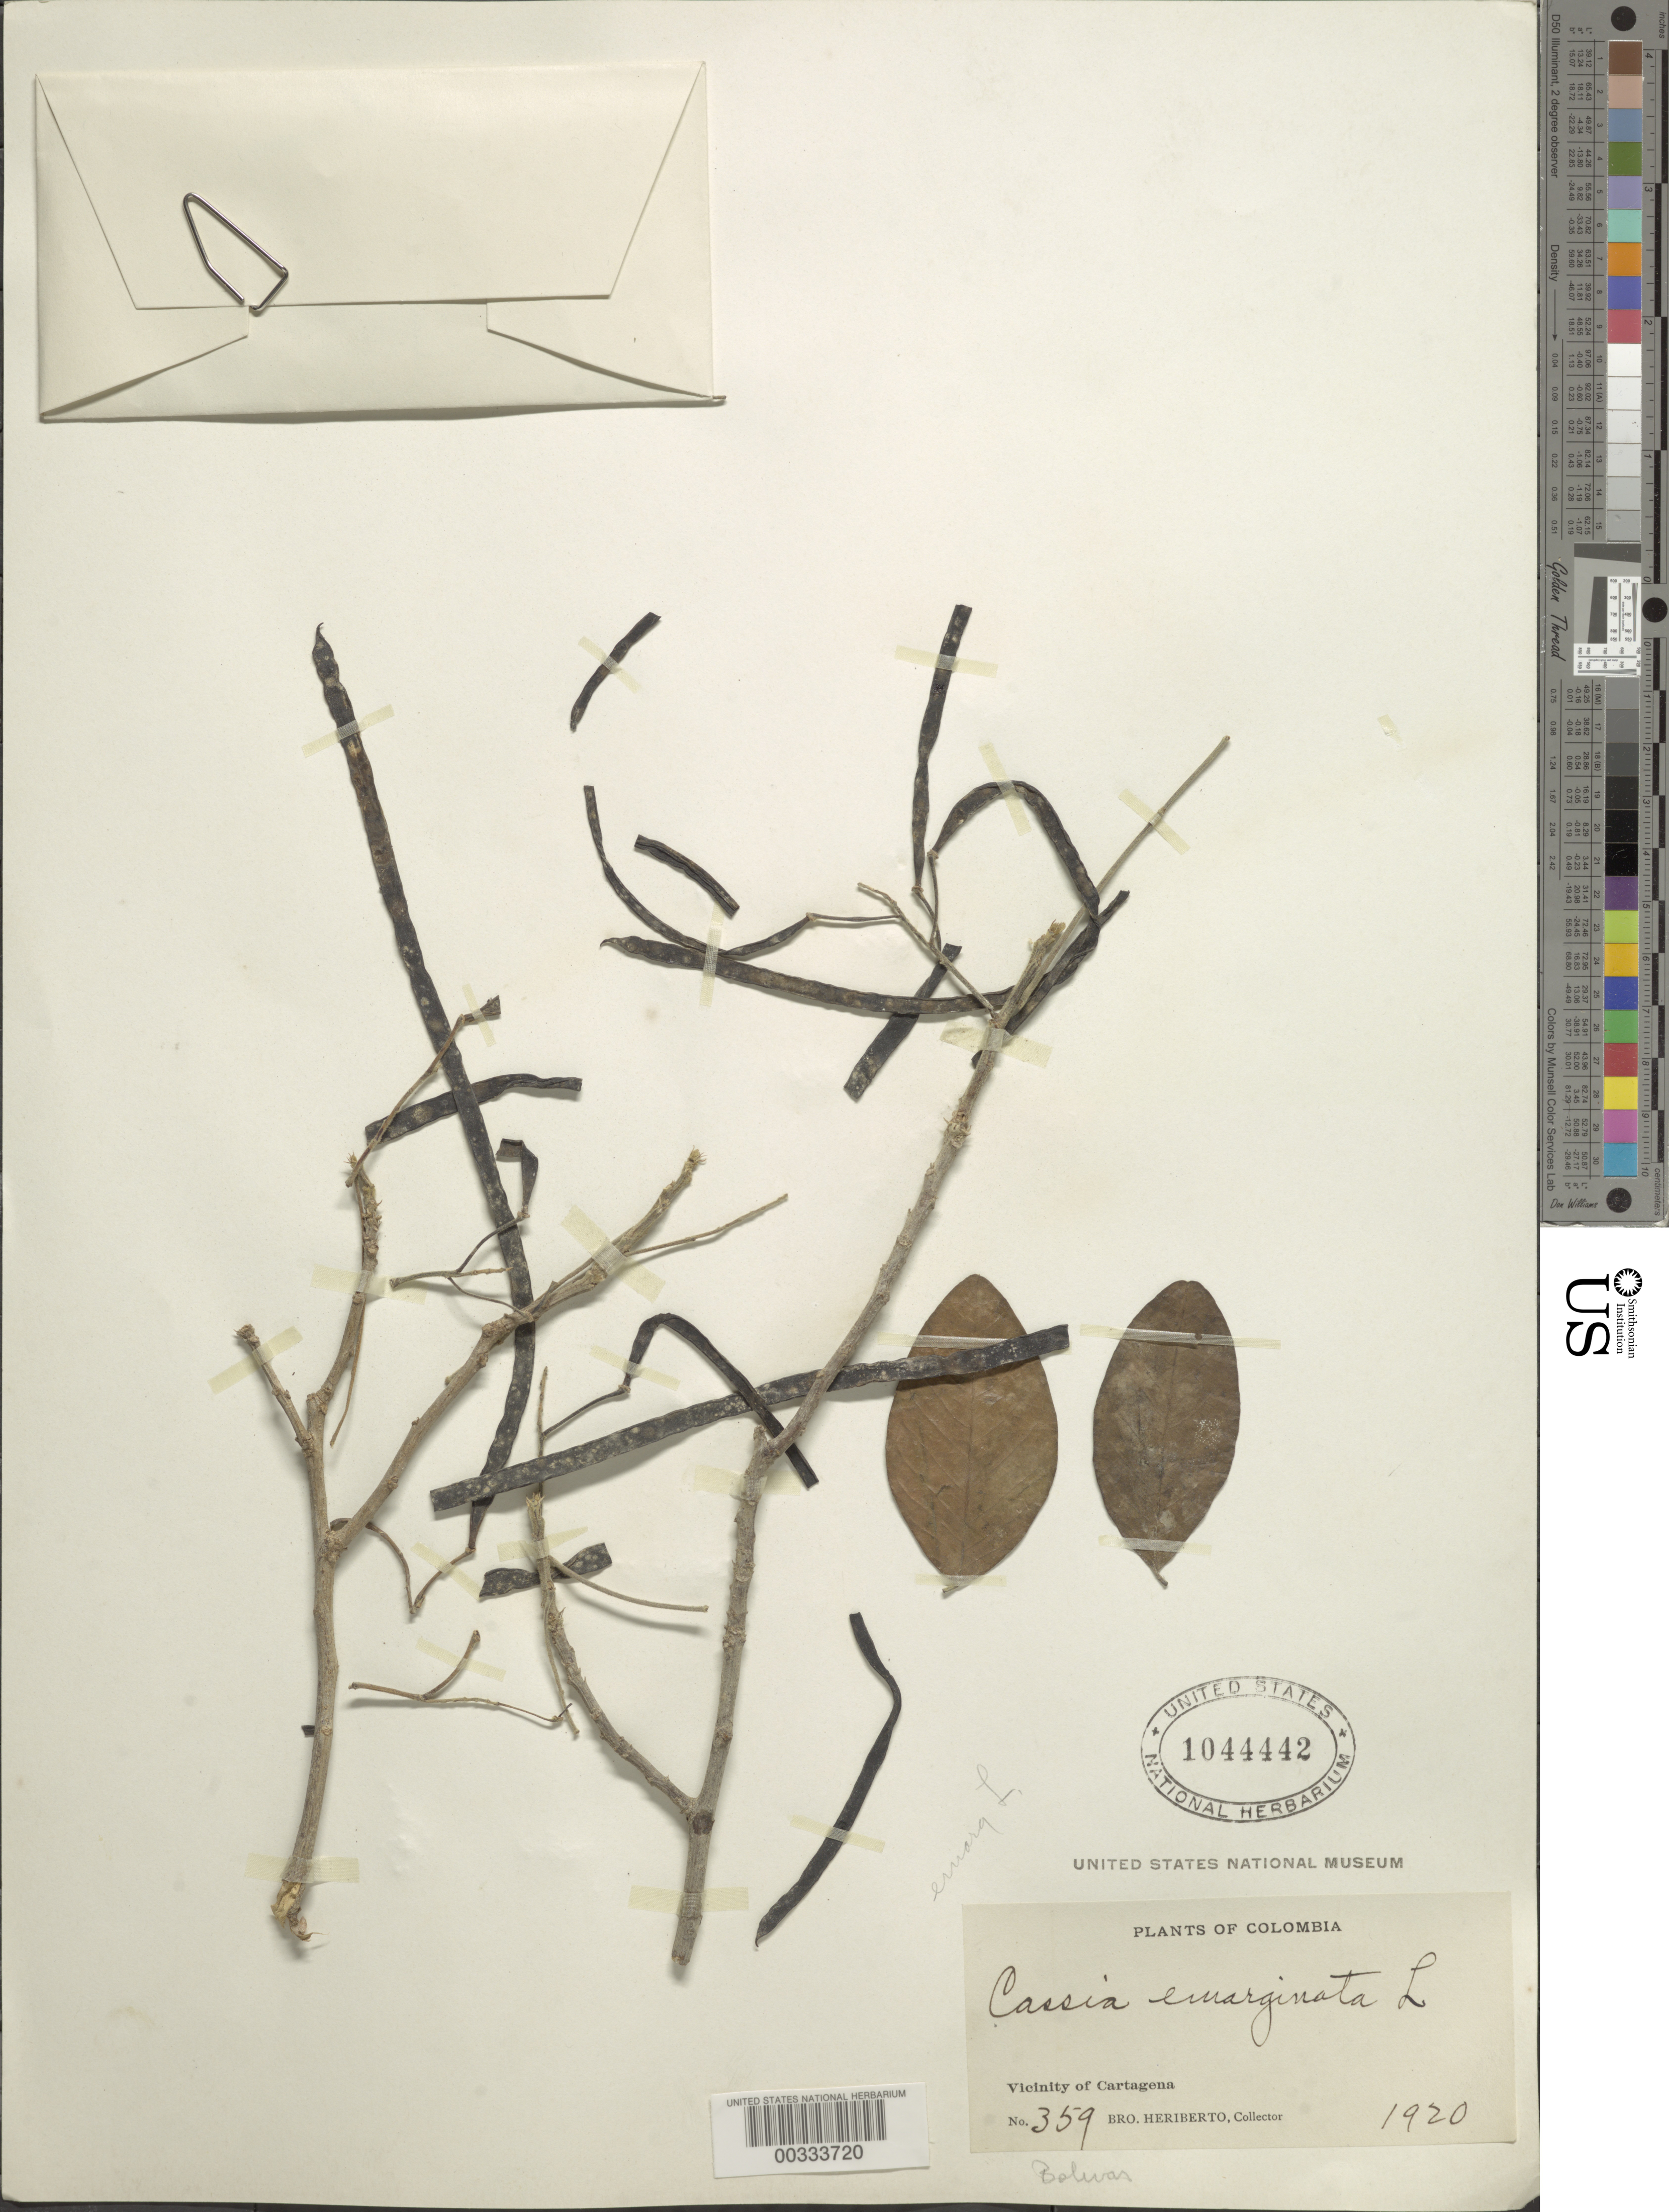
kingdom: Plantae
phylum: Tracheophyta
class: Magnoliopsida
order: Fabales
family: Fabaceae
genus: Senna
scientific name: Senna atomaria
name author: (L.) H.S. Irwin & Barneby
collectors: B. Herbierto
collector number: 359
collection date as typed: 1920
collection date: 1920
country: Colombia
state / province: Bolívar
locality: Vicinity of Cartagena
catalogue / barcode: US 1044442